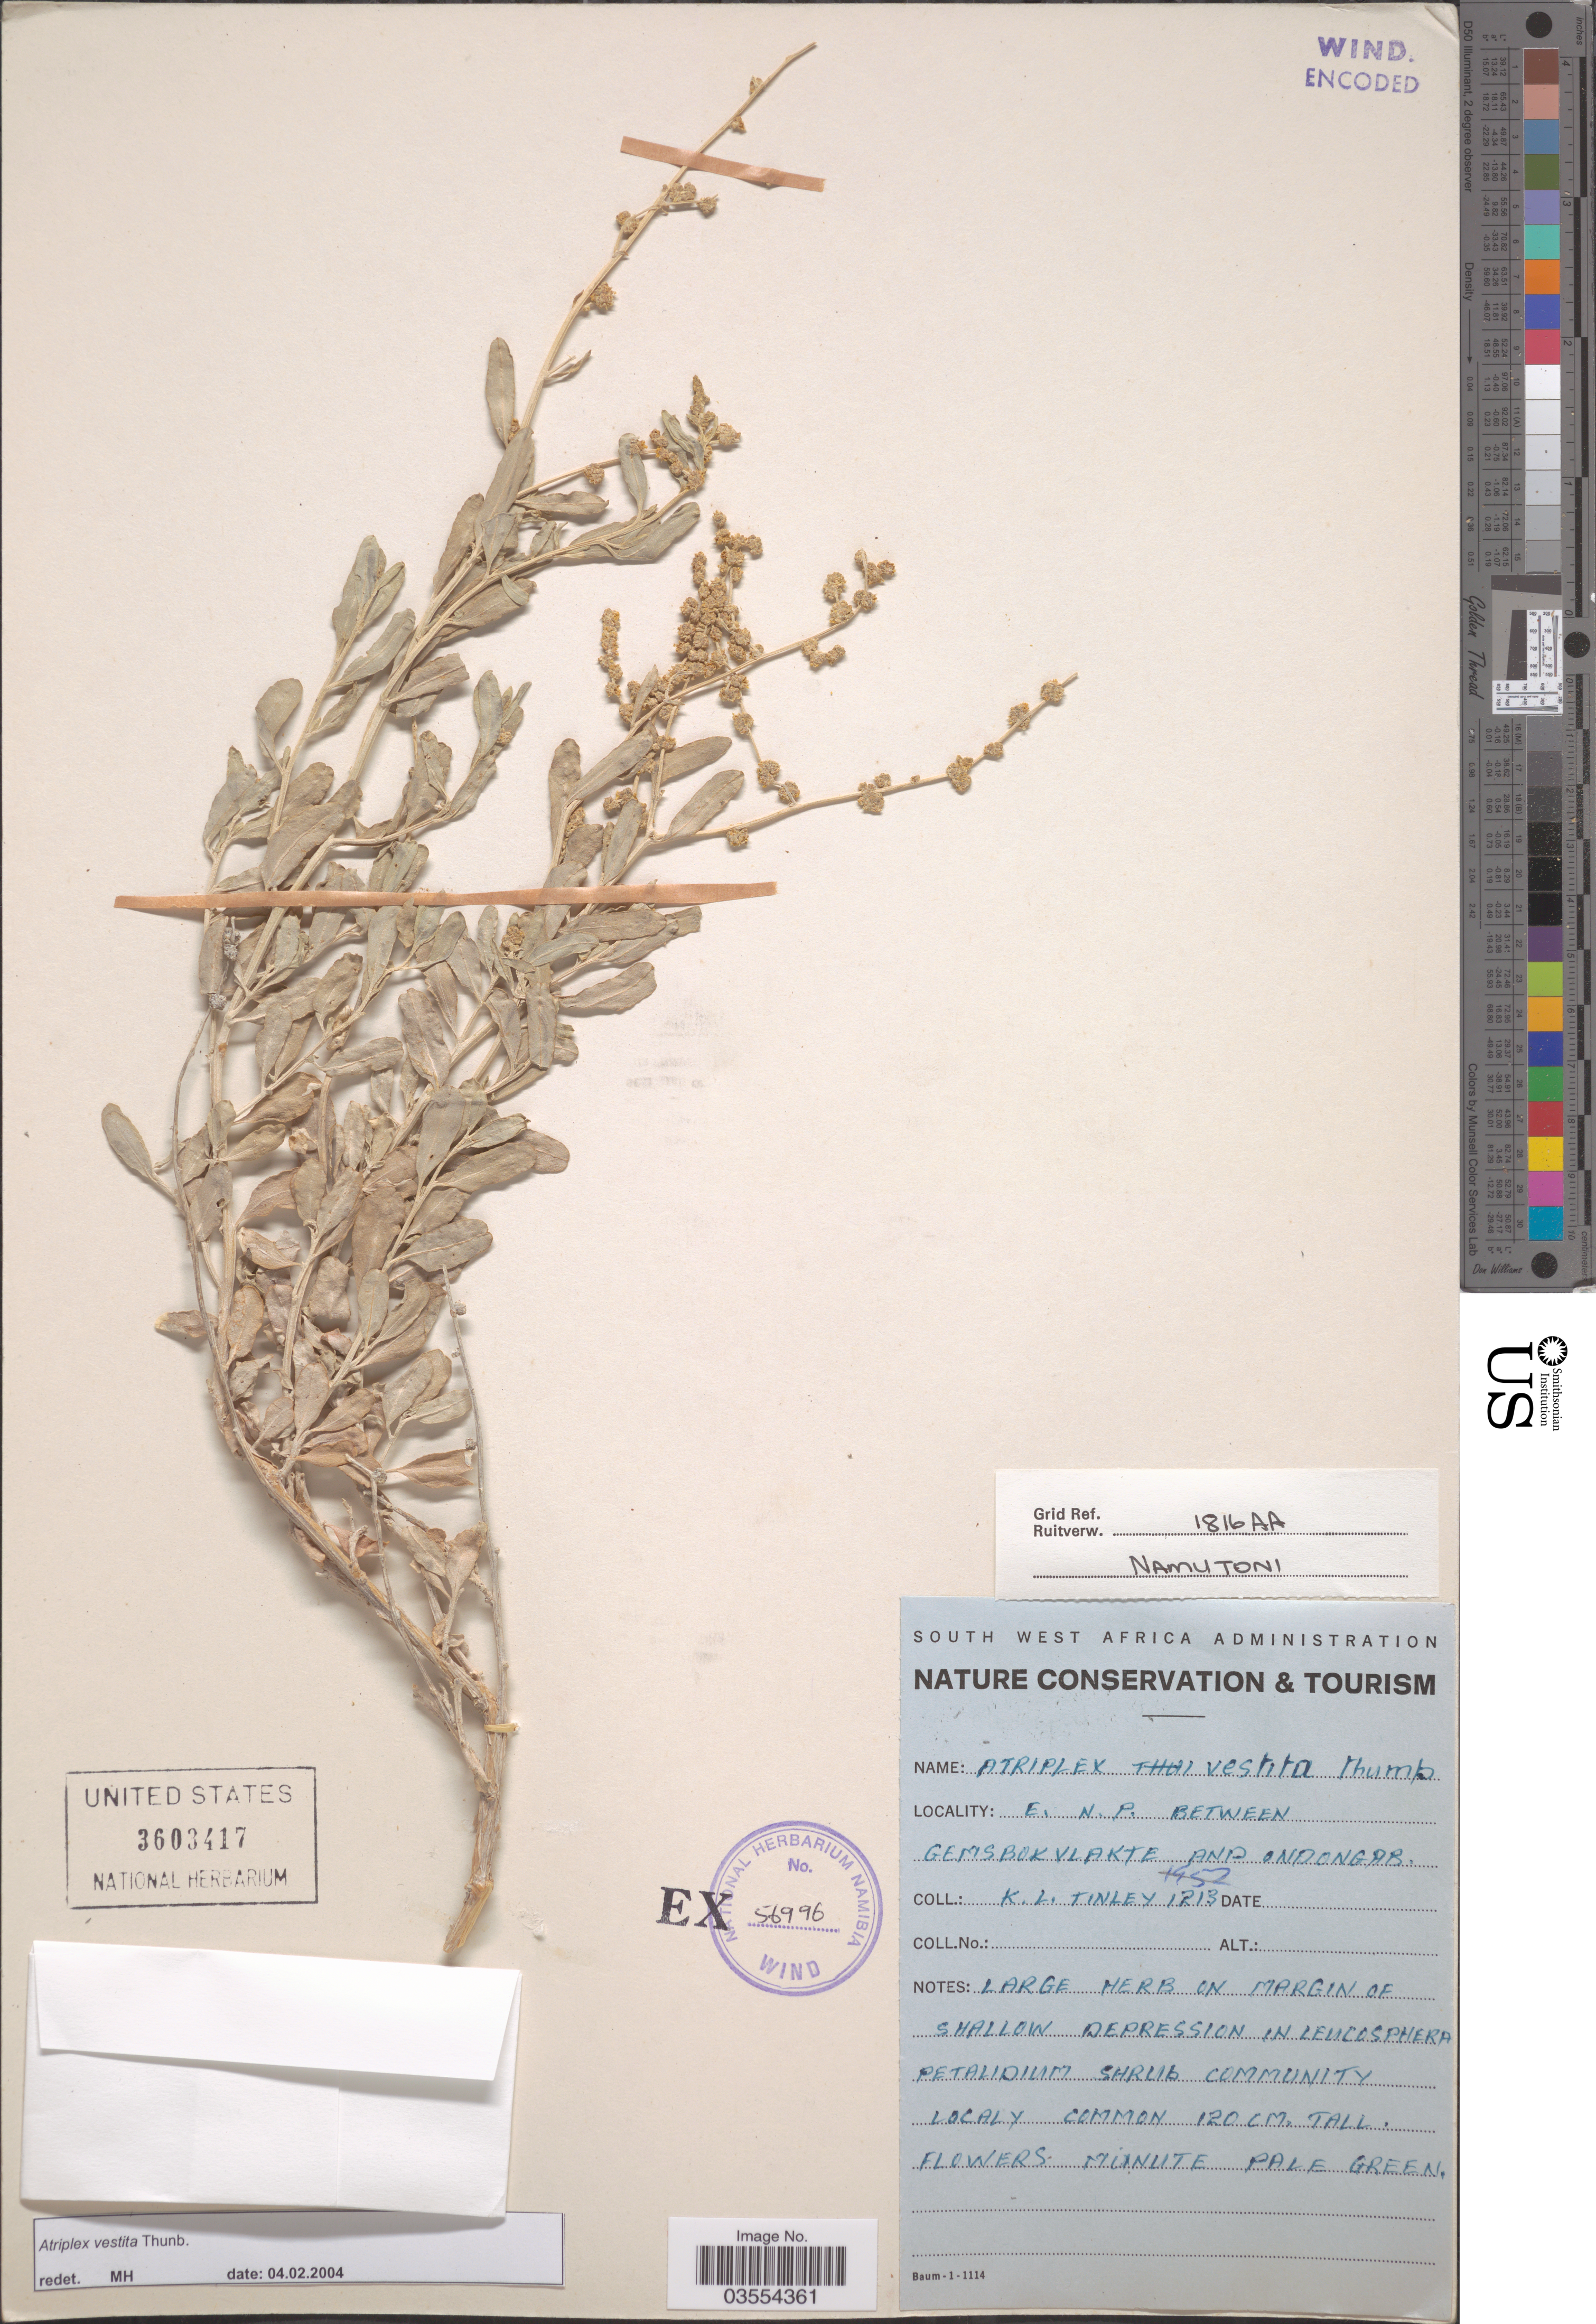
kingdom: Plantae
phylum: Tracheophyta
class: Magnoliopsida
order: Caryophyllales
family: Amaranthaceae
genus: Atriplex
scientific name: Atriplex vestita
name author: (Thunb.) Aellen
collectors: K. Tinley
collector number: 1213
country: Namibia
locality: E.N.P. between Gemsbokvlakte and Ondongab.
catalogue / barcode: US 3603417